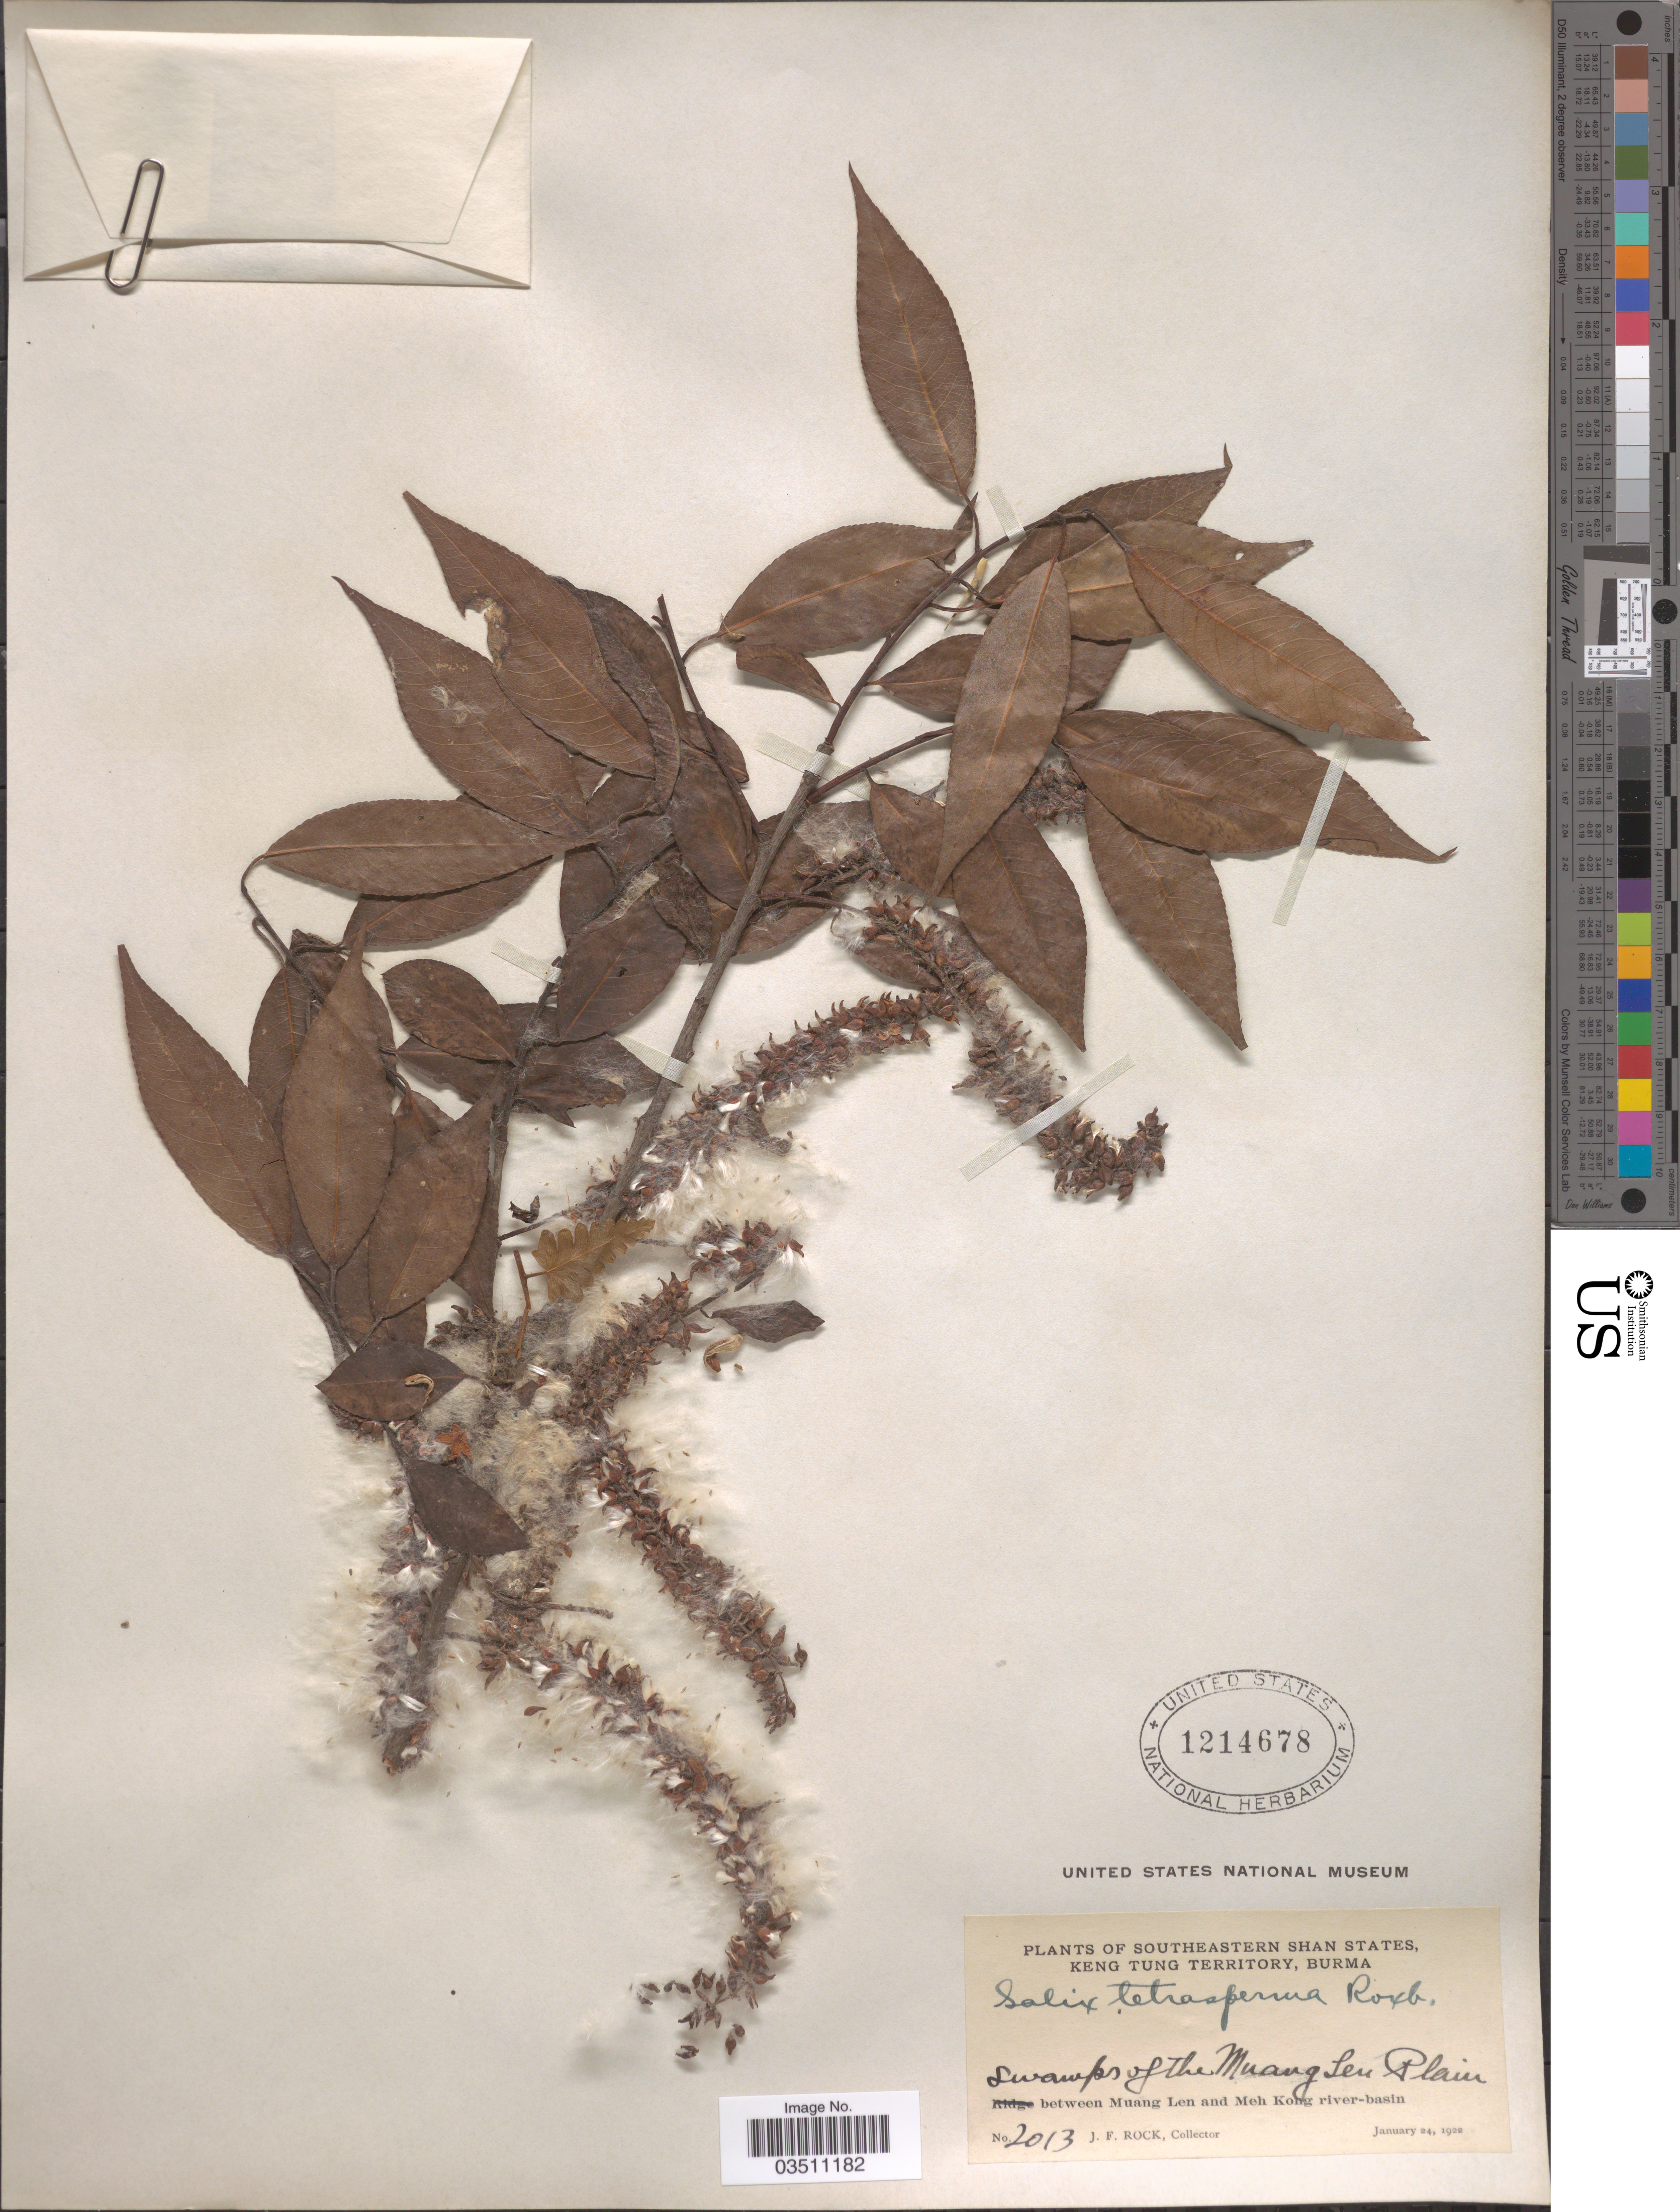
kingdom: Plantae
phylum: Tracheophyta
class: Magnoliopsida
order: Malpighiales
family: Salicaceae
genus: Salix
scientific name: Salix tetrasperma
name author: Roxb.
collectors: J. Rock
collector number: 2013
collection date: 1922-01-24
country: Myanmar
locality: Southeastern Shan States, Keng Tung Territory. Swamps of the Muang Len Plain between Muang Len and Meh Kong river-basin.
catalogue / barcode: US 1214678